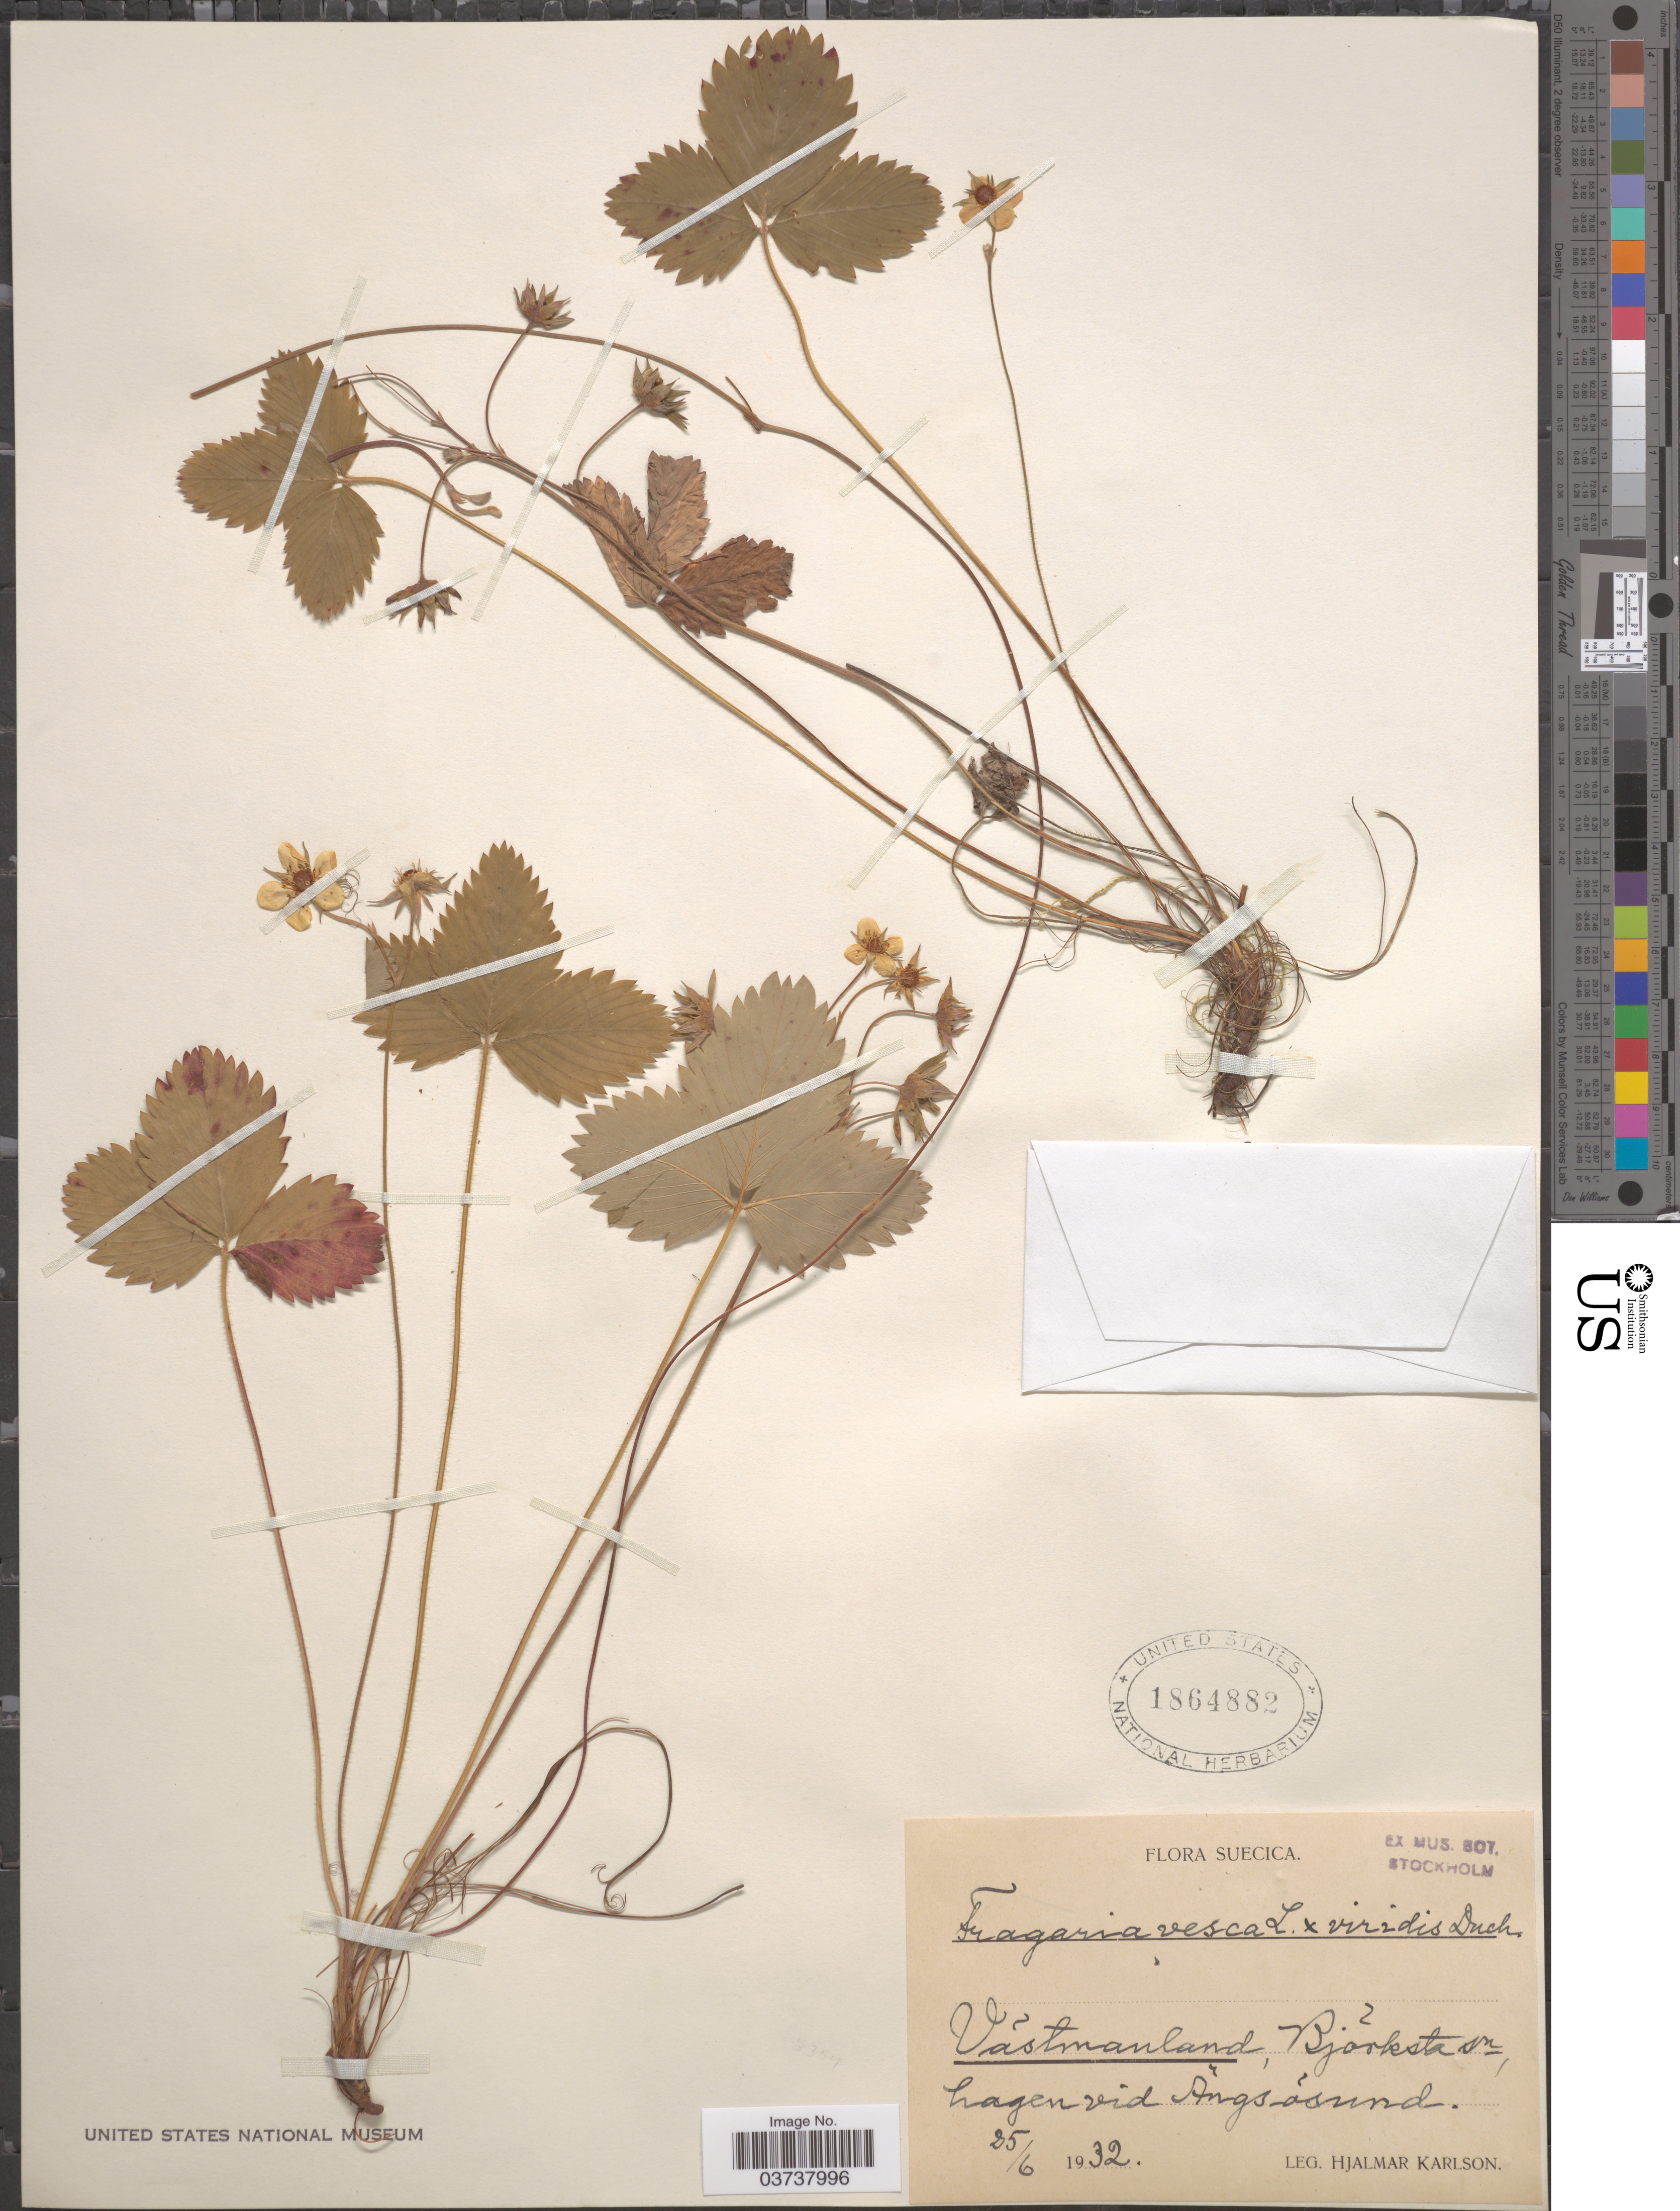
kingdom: Plantae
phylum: Tracheophyta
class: Magnoliopsida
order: Rosales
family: Rosaceae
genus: Fragaria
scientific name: Fragaria vesca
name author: L.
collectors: H. Karlson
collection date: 1932-06-25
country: Sweden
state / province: Vastmanland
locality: Björksta sn., hagen vid Ängsösund.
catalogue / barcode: US 1864882